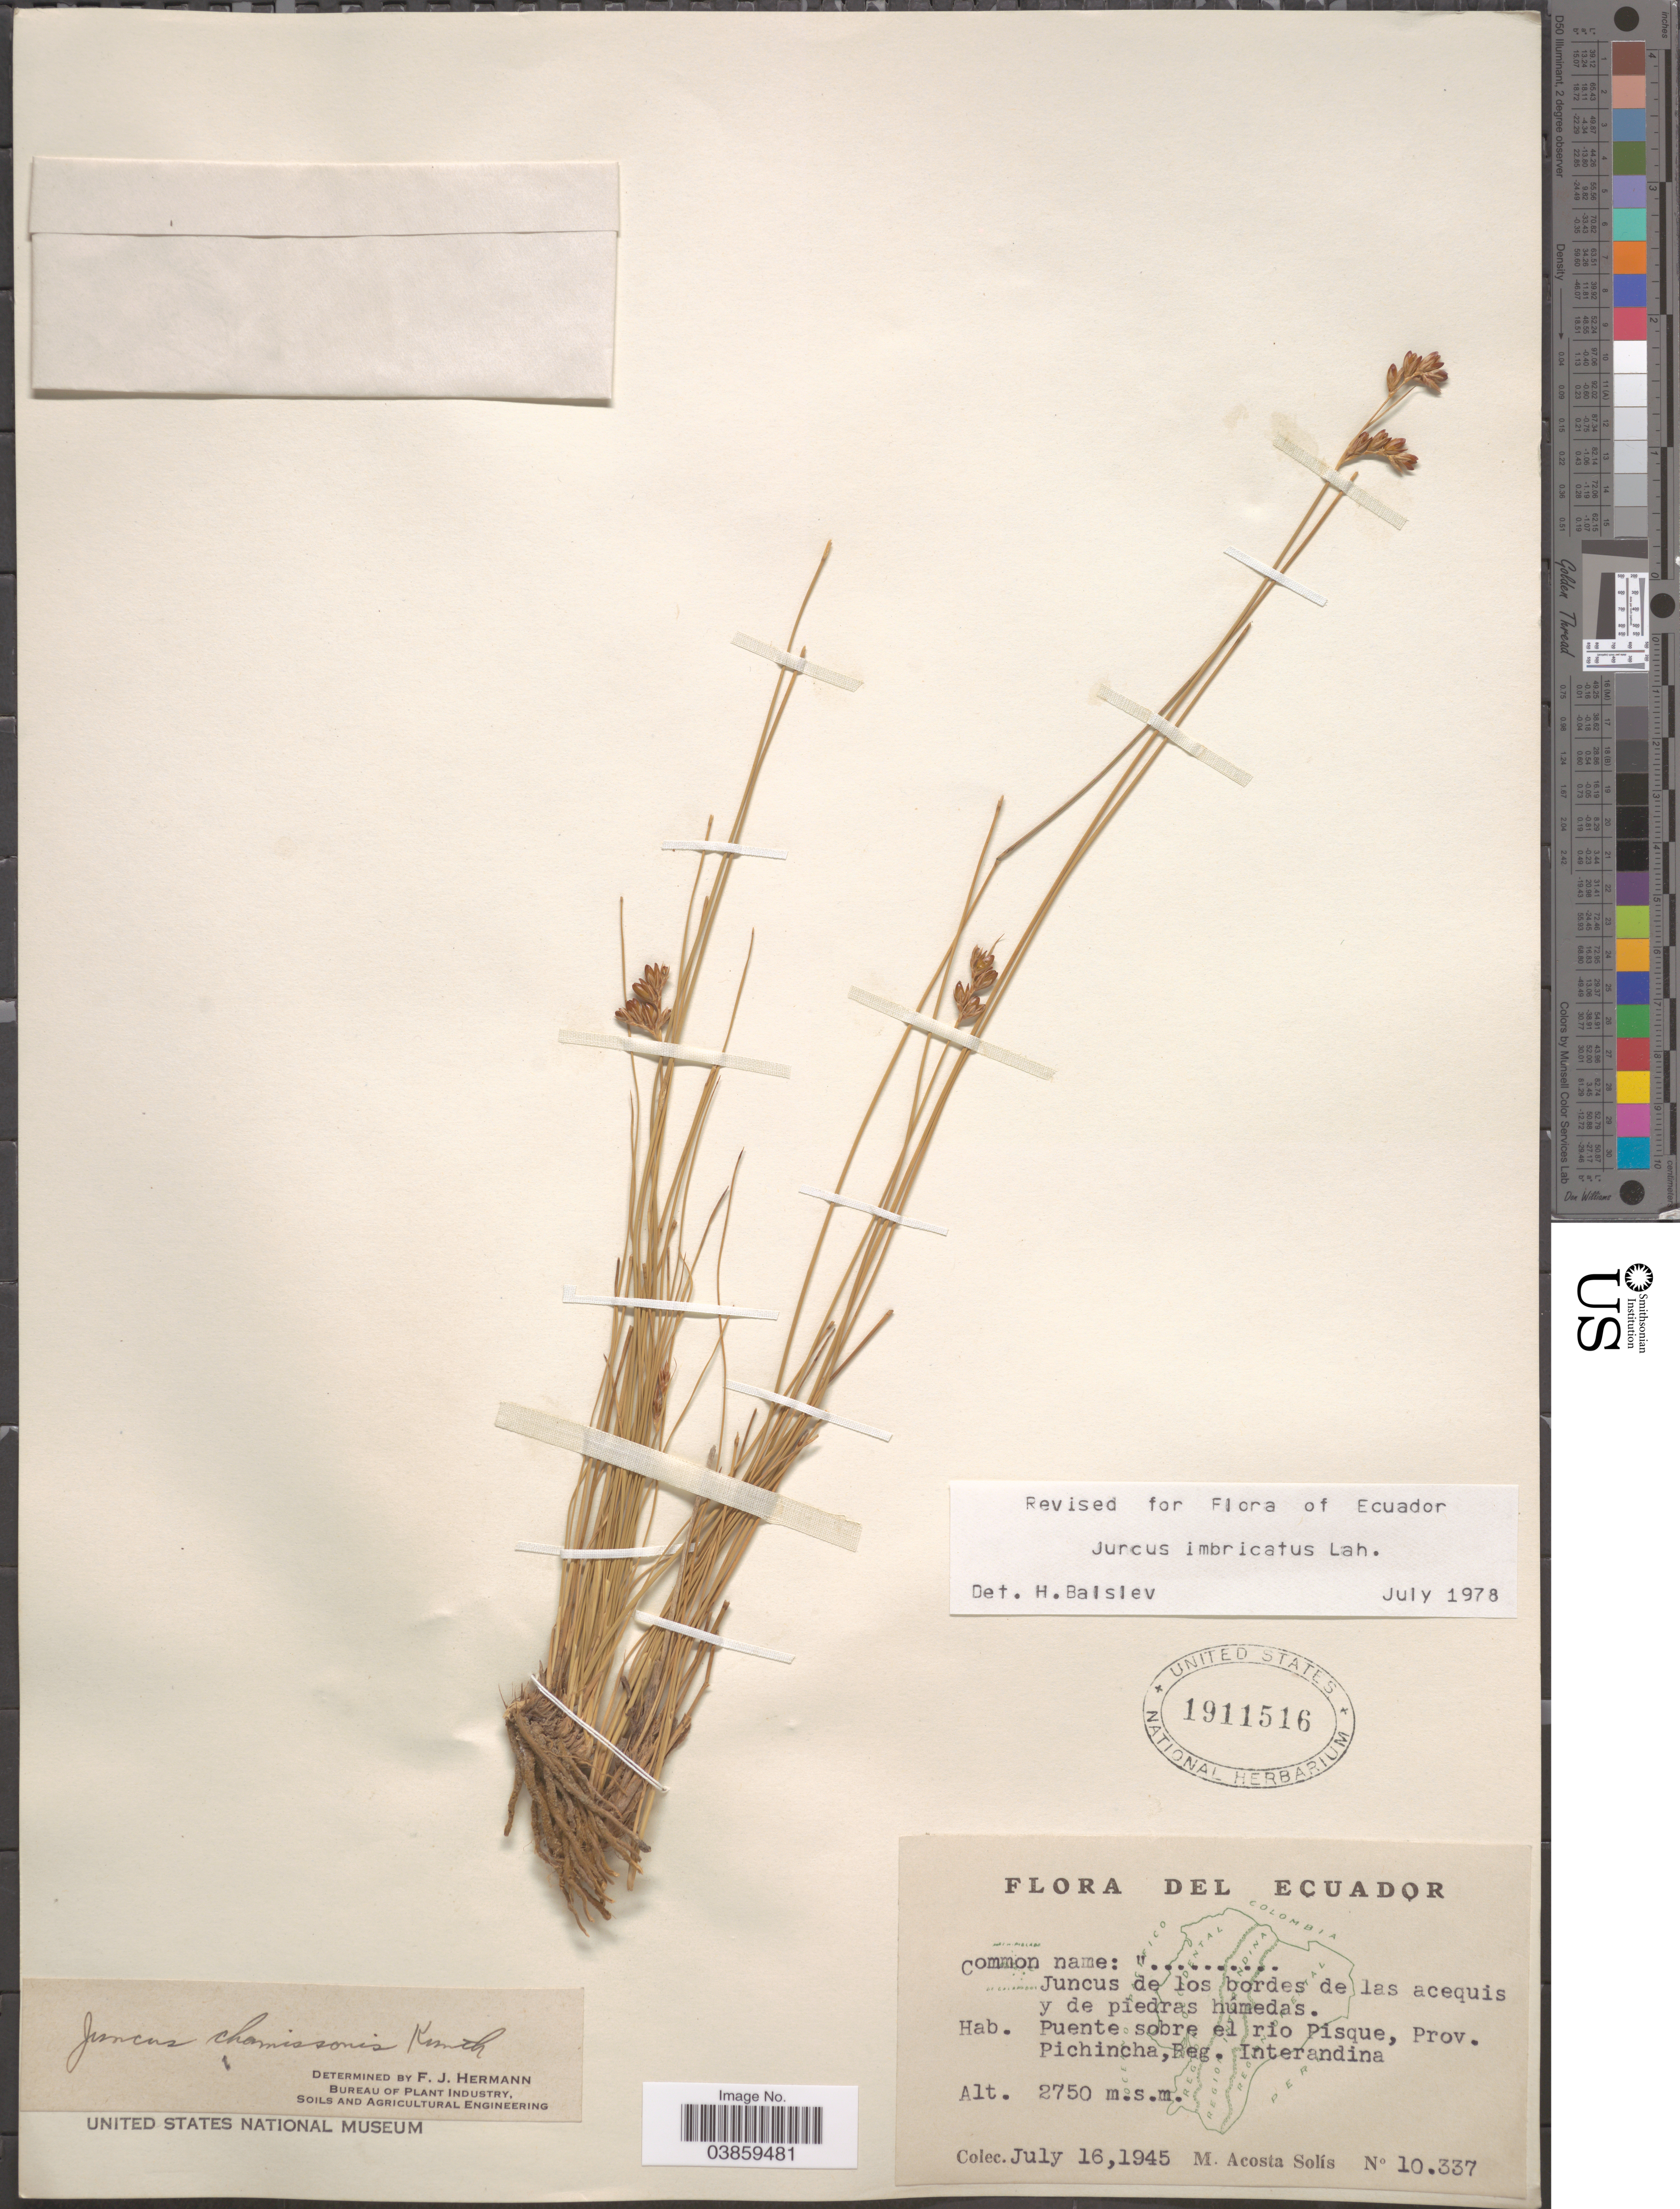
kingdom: Plantae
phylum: Tracheophyta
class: Liliopsida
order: Poales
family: Juncaceae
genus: Juncus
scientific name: Juncus imbricatus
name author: Laharpe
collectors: M. Acosta Solis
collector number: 10337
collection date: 1945-07-16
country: Ecuador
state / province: Pichincha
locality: Puente sobre el rio Pisque, Reg. Interandina.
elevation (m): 2750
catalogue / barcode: US 1911516